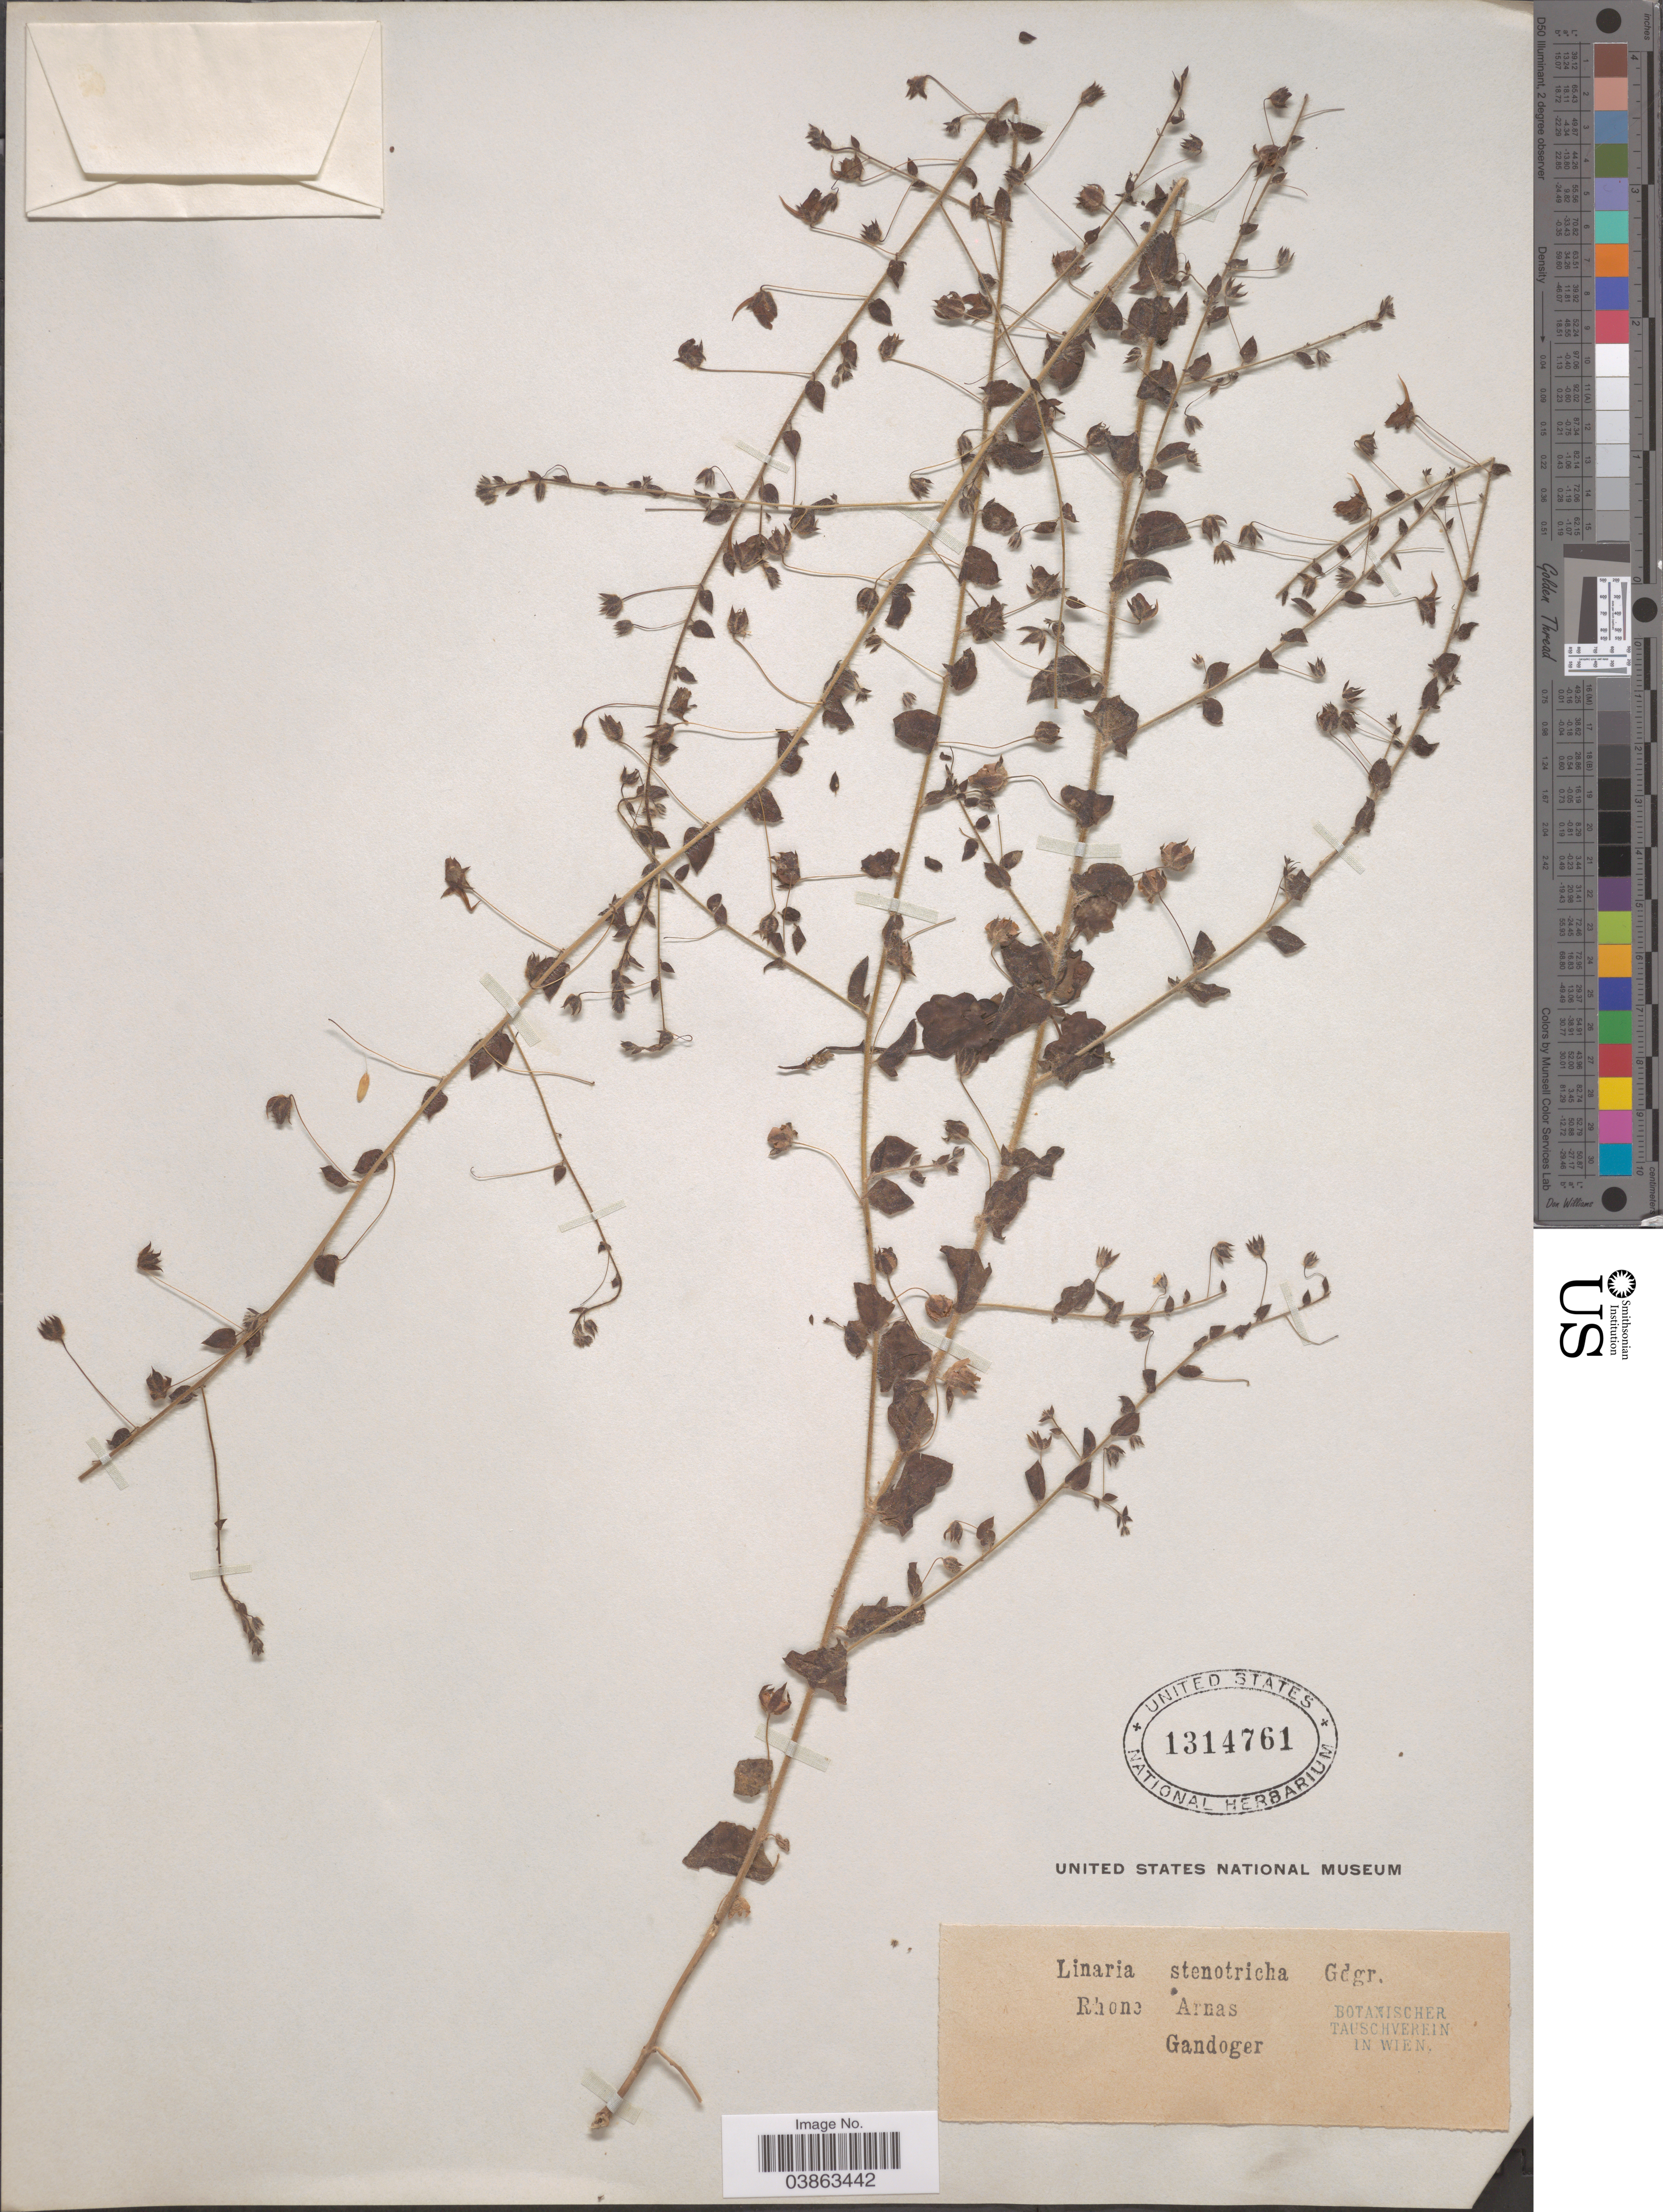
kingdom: Plantae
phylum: Tracheophyta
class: Magnoliopsida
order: Lamiales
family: Plantaginaceae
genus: Kickxia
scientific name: Kickxia elatine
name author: (L.) Dumort.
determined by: Strong, Mark T., (BOT), Smithsonian Institution - National Museum of Natural History (UNITED STATES)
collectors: Gandoger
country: France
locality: Rhone Arnas.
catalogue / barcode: US 1314761